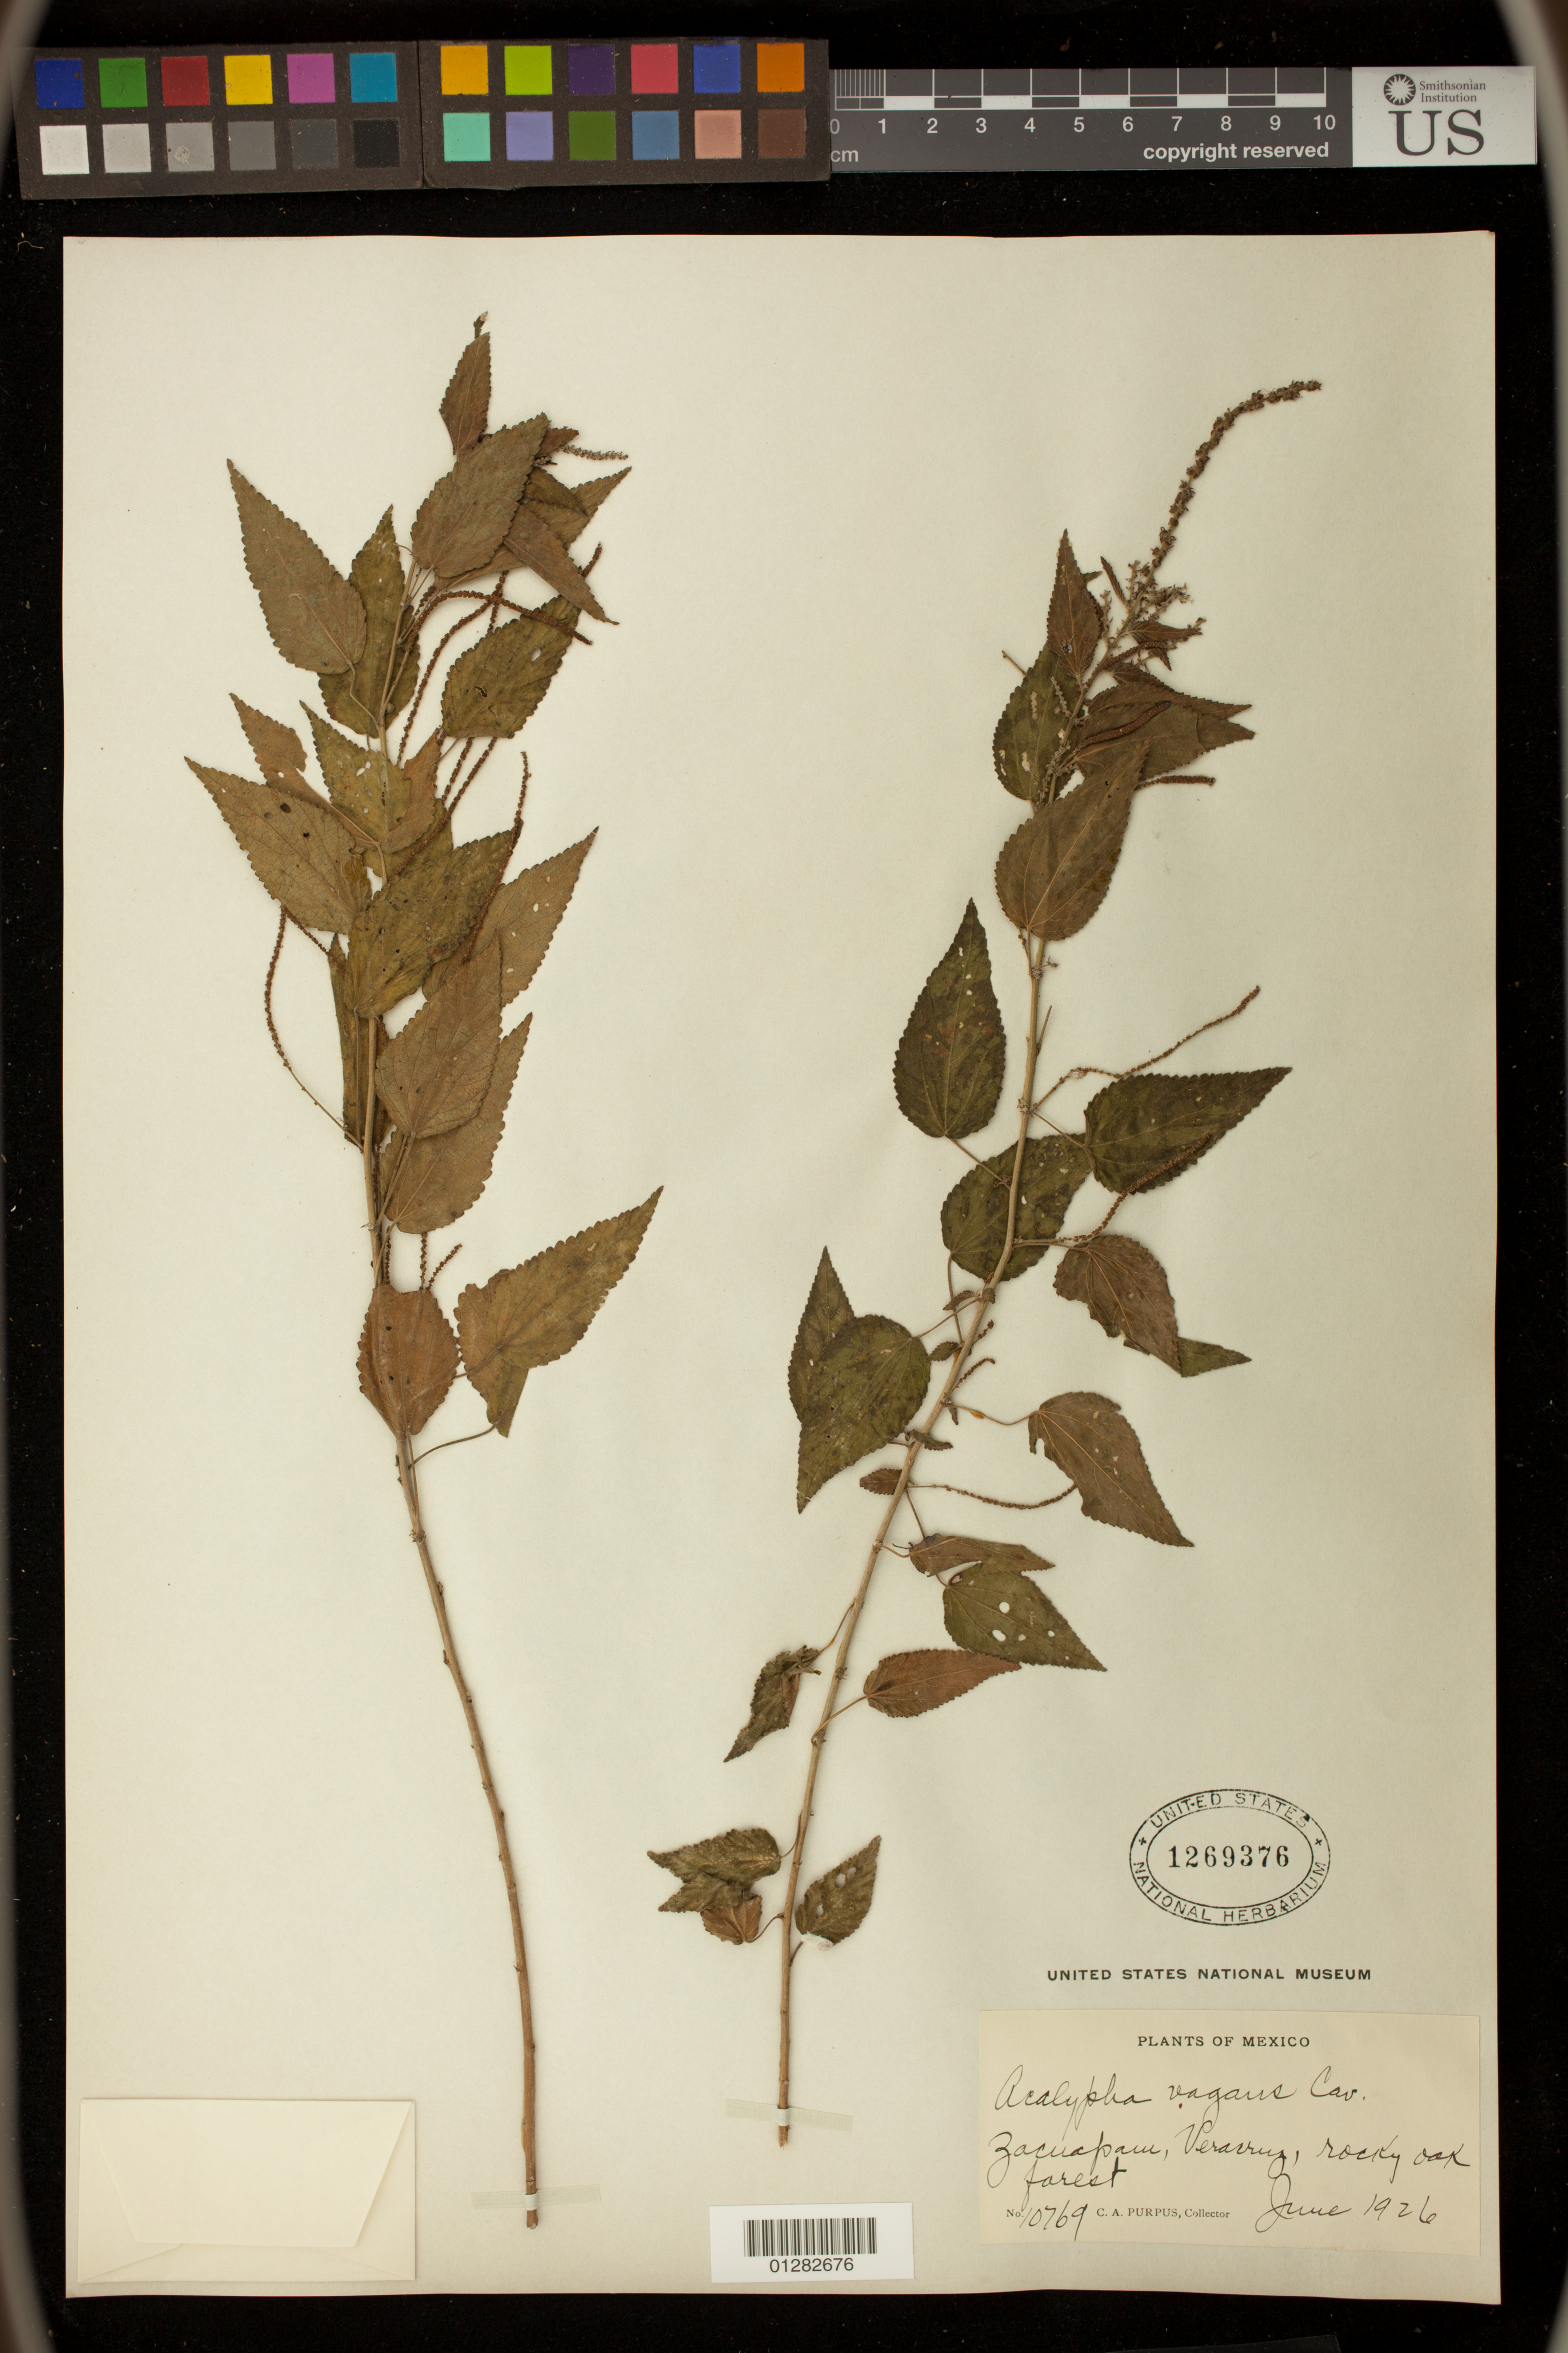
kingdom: Plantae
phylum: Tracheophyta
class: Magnoliopsida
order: Malpighiales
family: Euphorbiaceae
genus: Acalypha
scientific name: Acalypha vagans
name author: Cav.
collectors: K. DeRiemer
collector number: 10769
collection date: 1926-06-01/1926-06-30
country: Mexico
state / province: Veracruz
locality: Zacuaparu [sp?]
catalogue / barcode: US 1269376